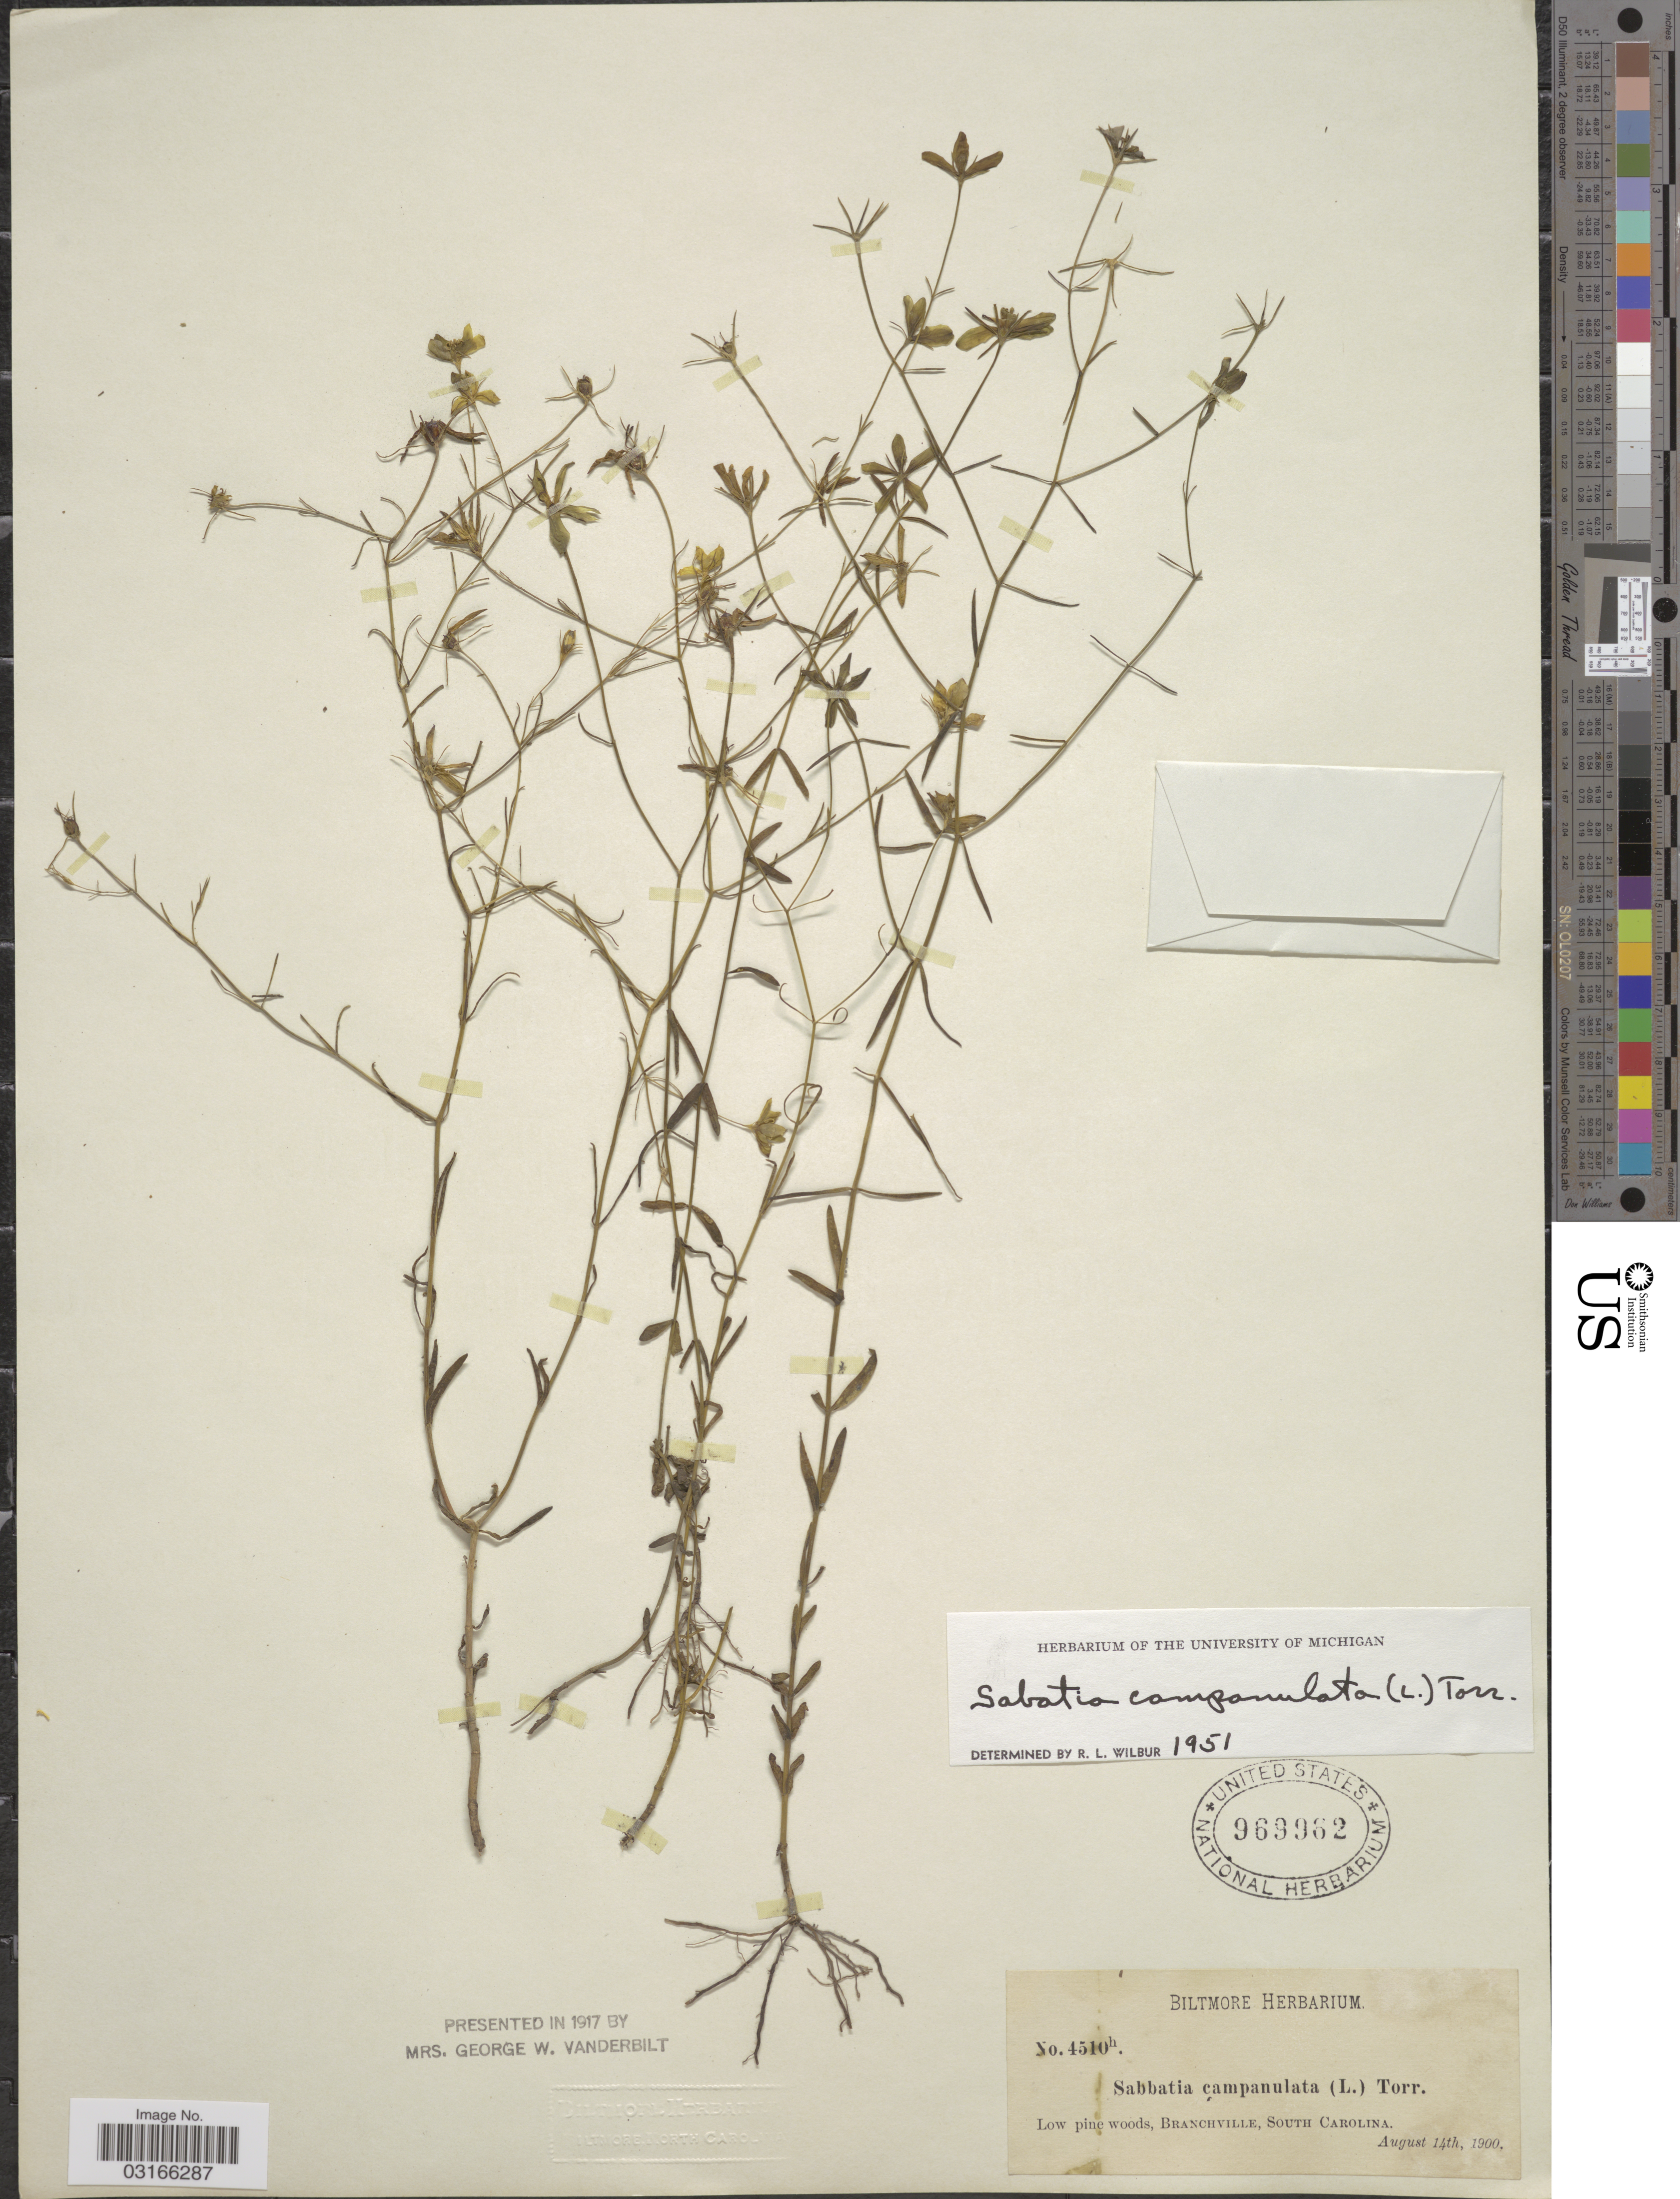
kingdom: Plantae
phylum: Tracheophyta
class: Magnoliopsida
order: Gentianales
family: Gentianaceae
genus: Sabatia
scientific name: Sabatia campanulata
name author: (L.) Torr.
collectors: ex herb. Biltmore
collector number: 4510h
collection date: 1900-08-14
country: United States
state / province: South Carolina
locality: Low pine woods, Branchville.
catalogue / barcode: US 969962